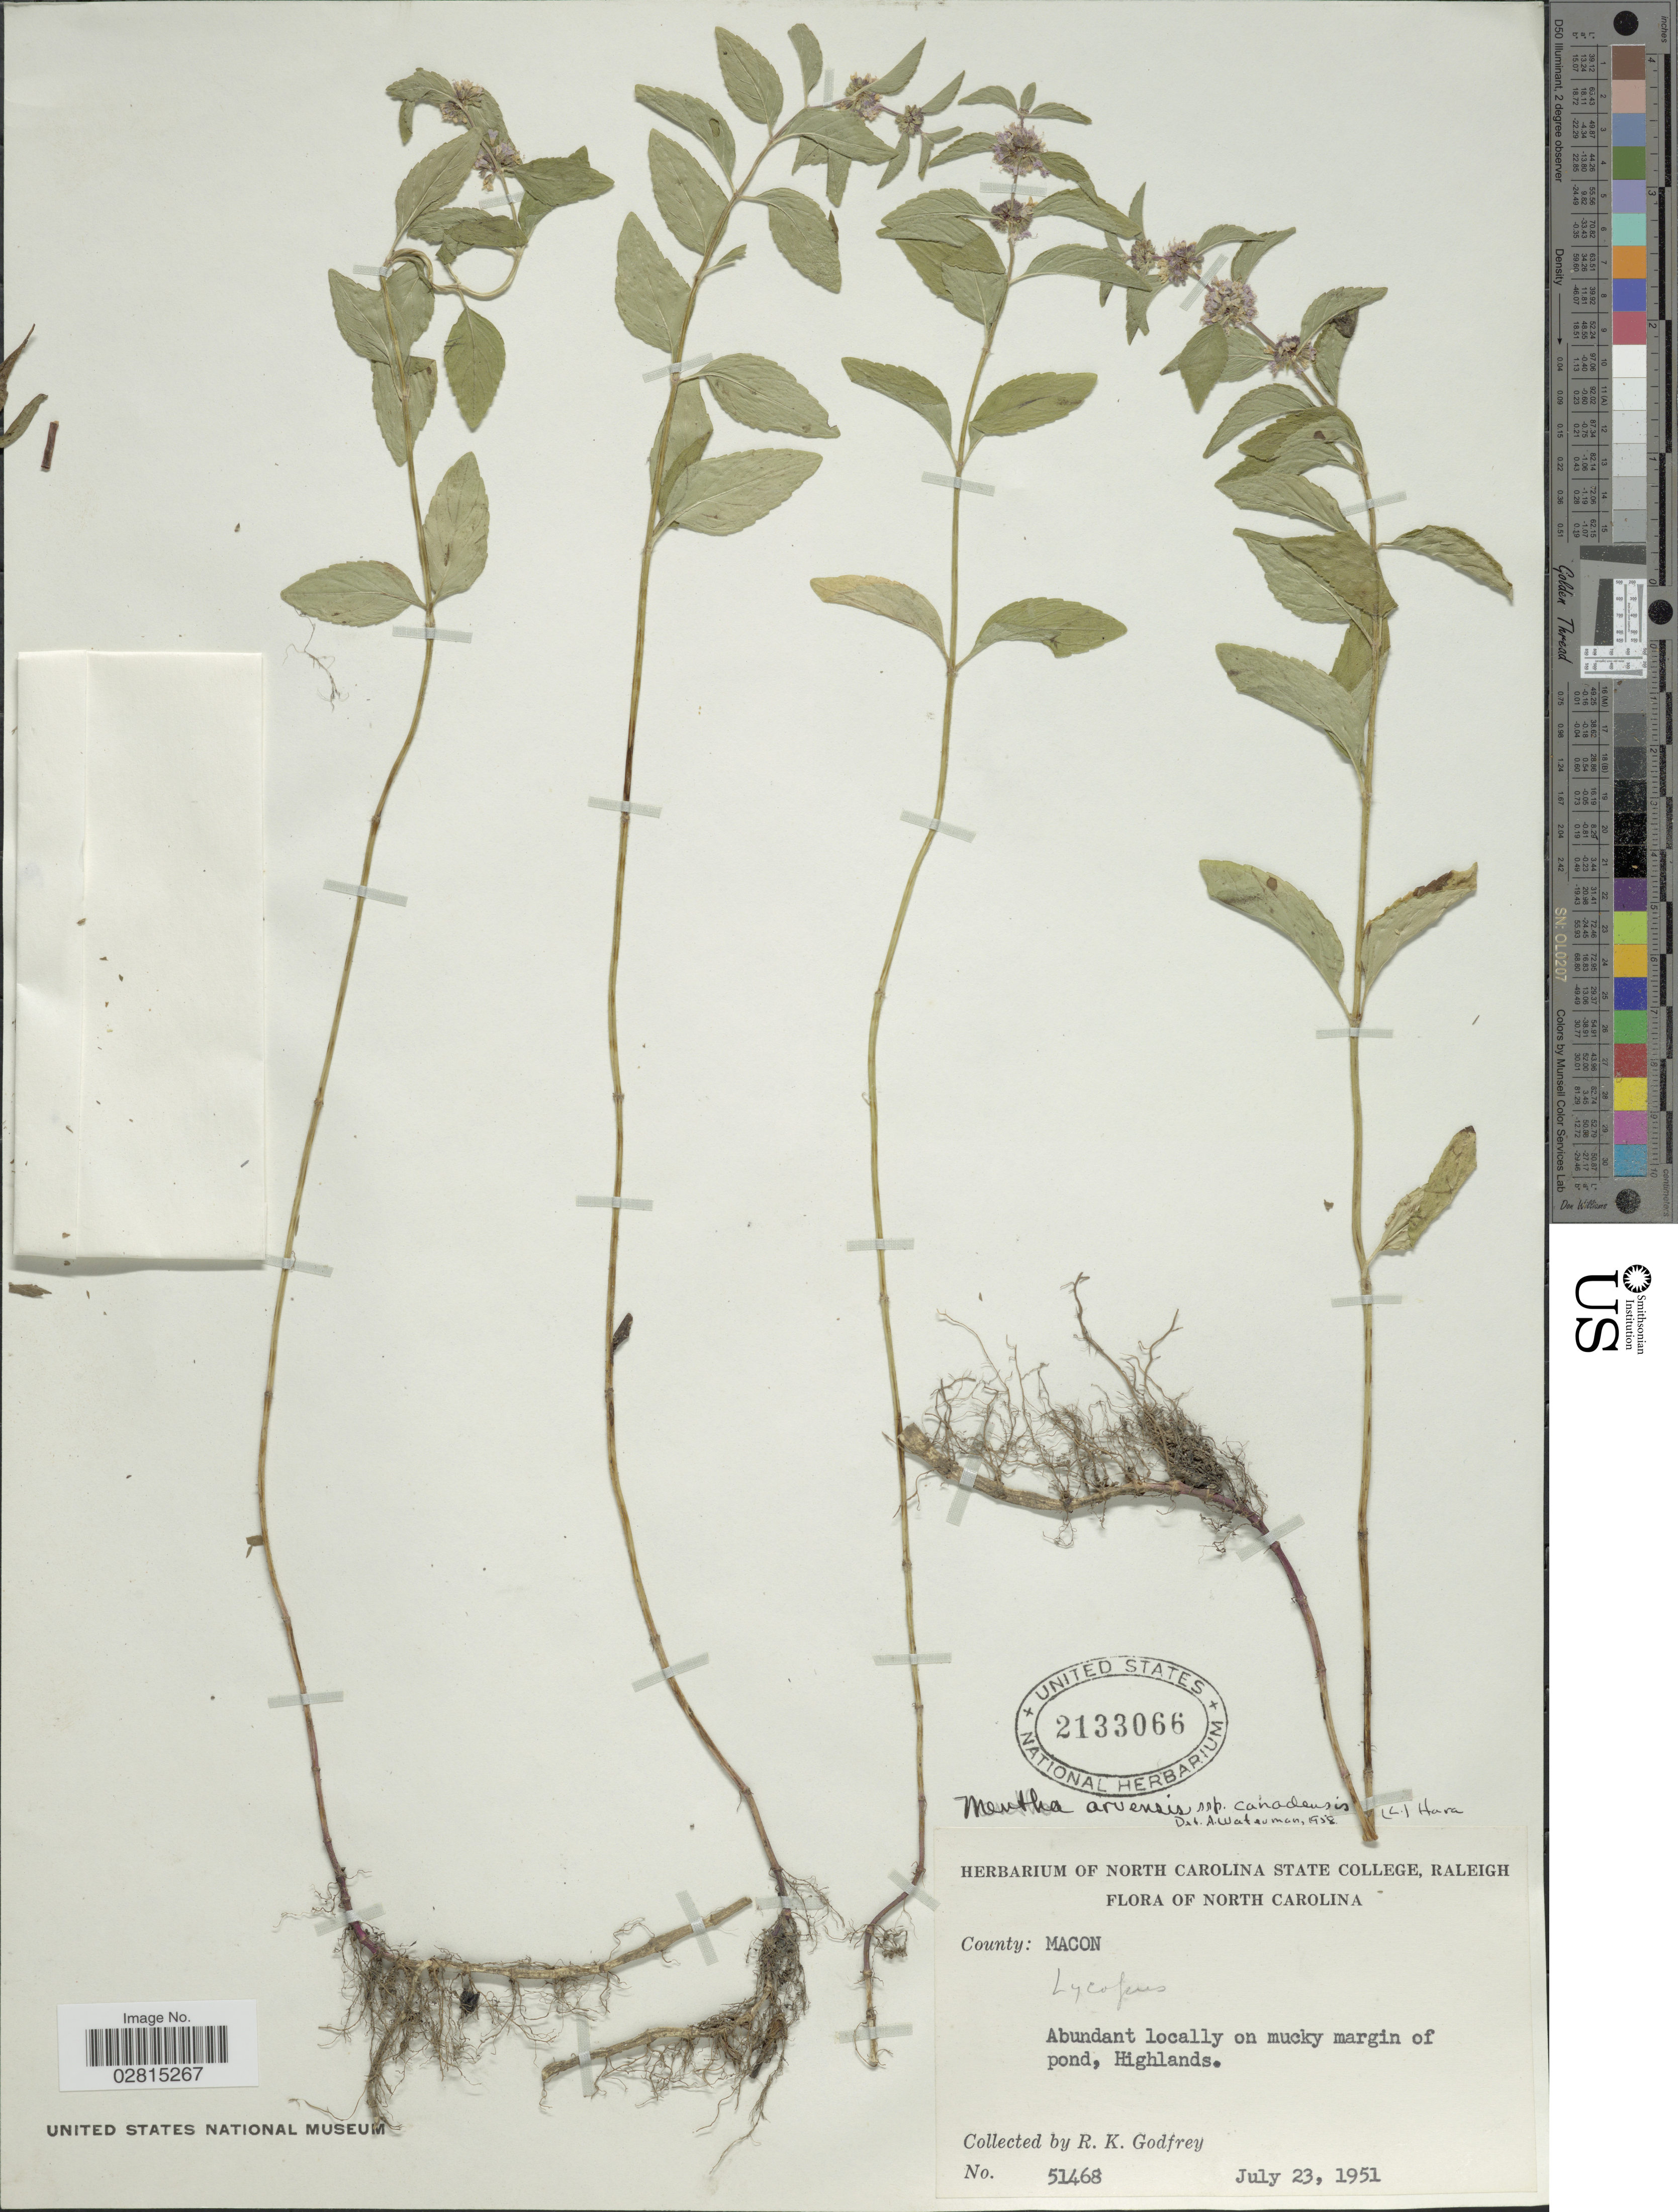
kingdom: Plantae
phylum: Tracheophyta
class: Magnoliopsida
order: Lamiales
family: Lamiaceae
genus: Mentha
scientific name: Mentha canadensis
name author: L.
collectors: R. K. Godfrey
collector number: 51468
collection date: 1951-07-23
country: United States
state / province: North Carolina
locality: County: Macon. Abundant locally on mucky margin of pond, Highlands.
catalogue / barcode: US 2133066